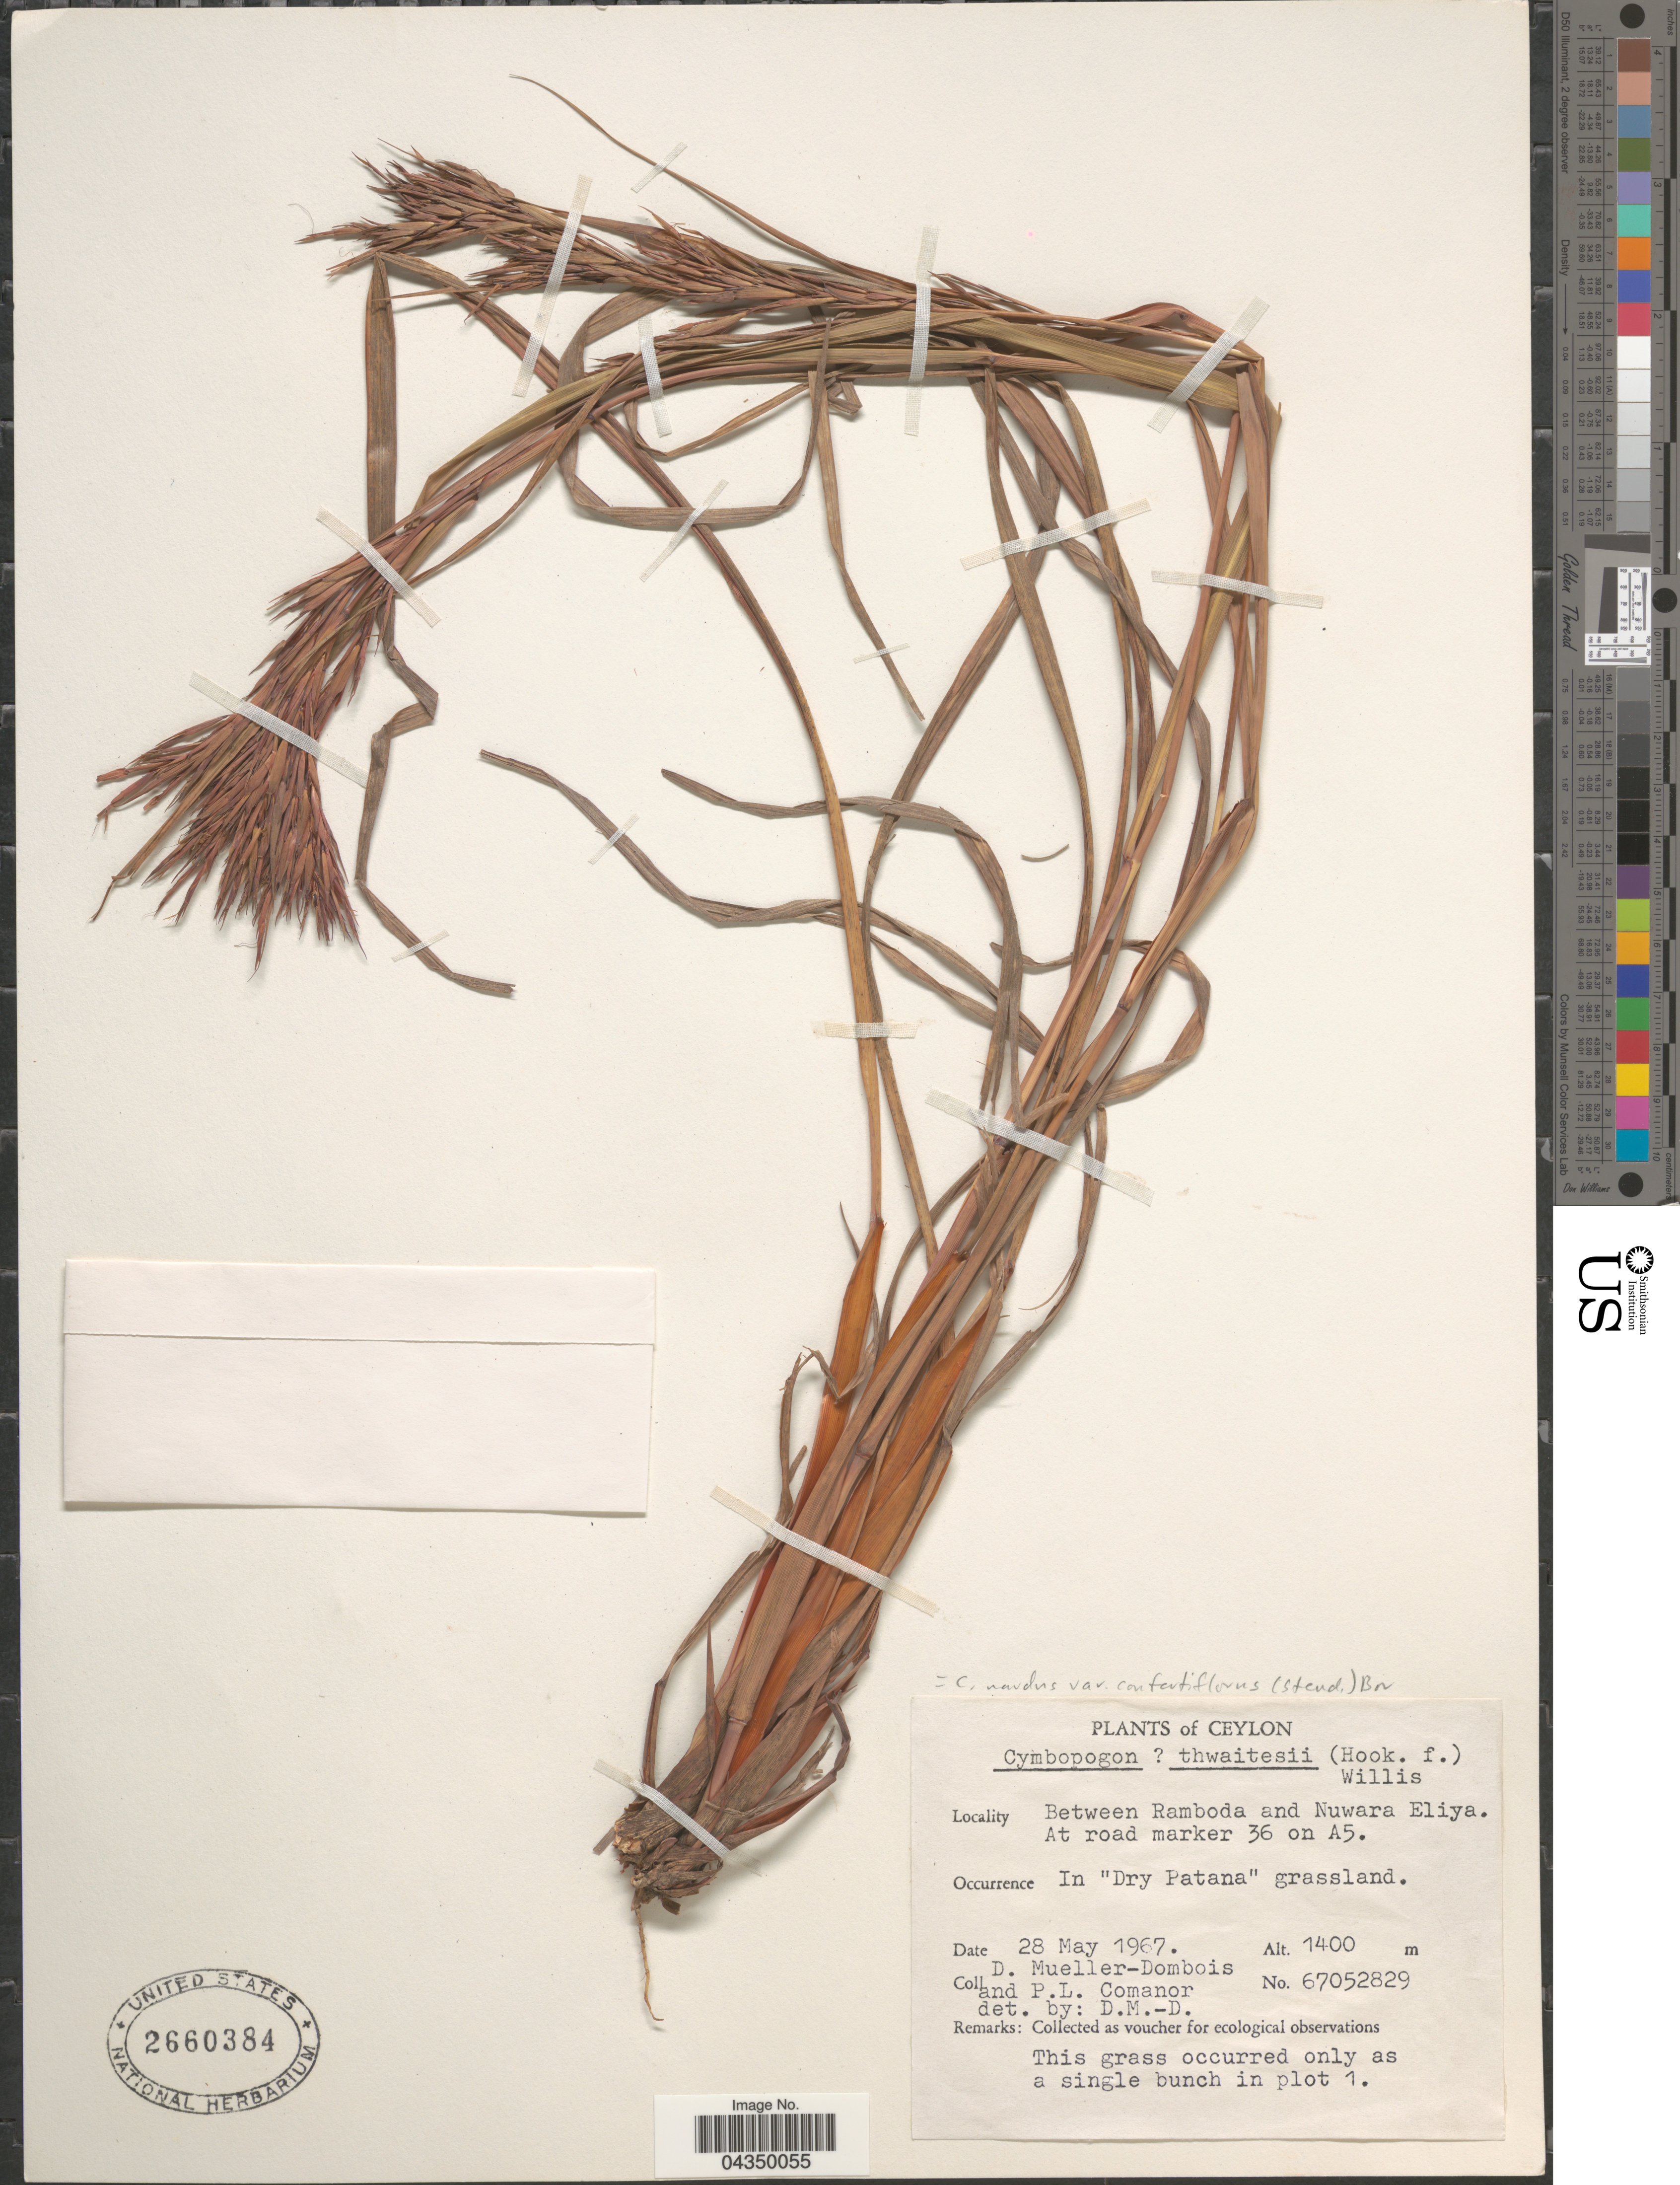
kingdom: Plantae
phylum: Tracheophyta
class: Liliopsida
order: Poales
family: Poaceae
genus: Cymbopogon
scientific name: Cymbopogon nardus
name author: (L.) Rendle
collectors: D. Mueller-Dombois & P. Comanor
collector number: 67052829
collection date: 1967-05-28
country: Sri Lanka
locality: Ceylon. Between Ramboda and Nuwara Eliya. At road marker 36 and A5.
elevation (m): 1400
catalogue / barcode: US 2660384